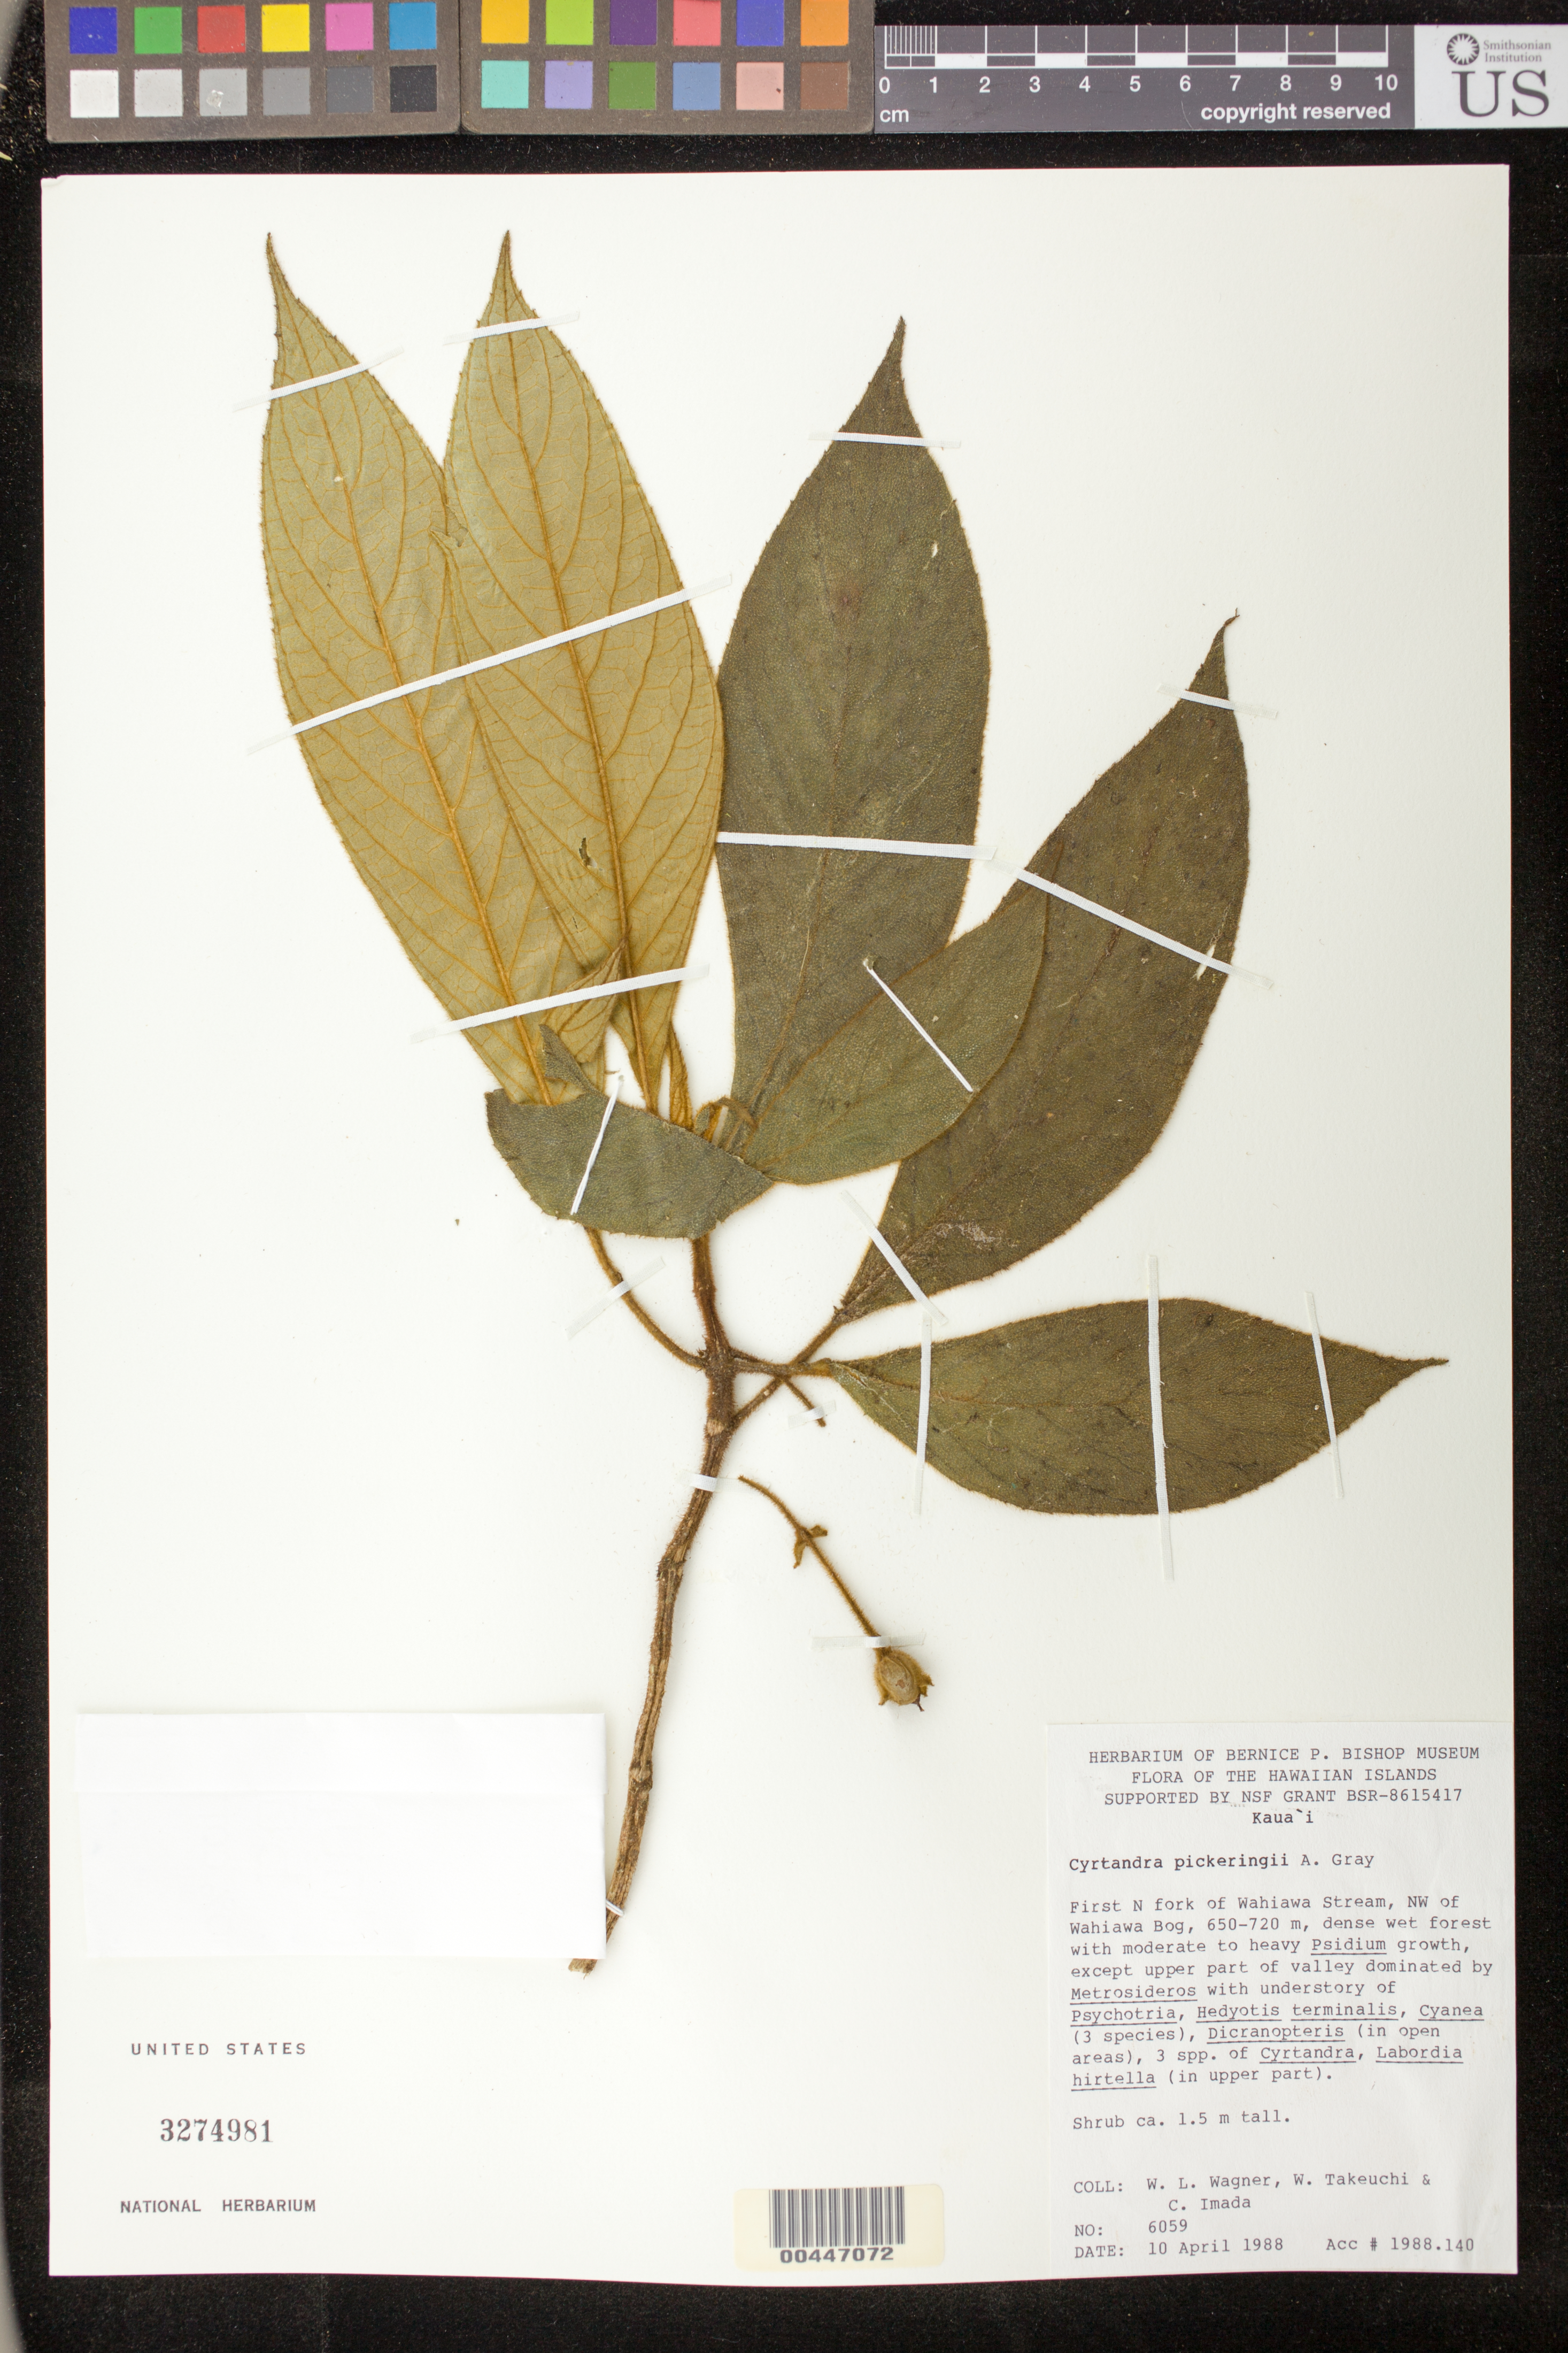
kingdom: Plantae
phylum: Tracheophyta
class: Magnoliopsida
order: Lamiales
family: Gesneriaceae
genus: Cyrtandra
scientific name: Cyrtandra pickeringii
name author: A. Gray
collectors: W. L. Wagner, W. N. Takeuchi & C. Imada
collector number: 6059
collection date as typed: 10 Apr 1988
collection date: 1988-04-10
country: United States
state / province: Hawaii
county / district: Kauai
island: Kaua'i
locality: N fork of Wahiawa stream, NW of Wahiawa bog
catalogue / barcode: US 3274981